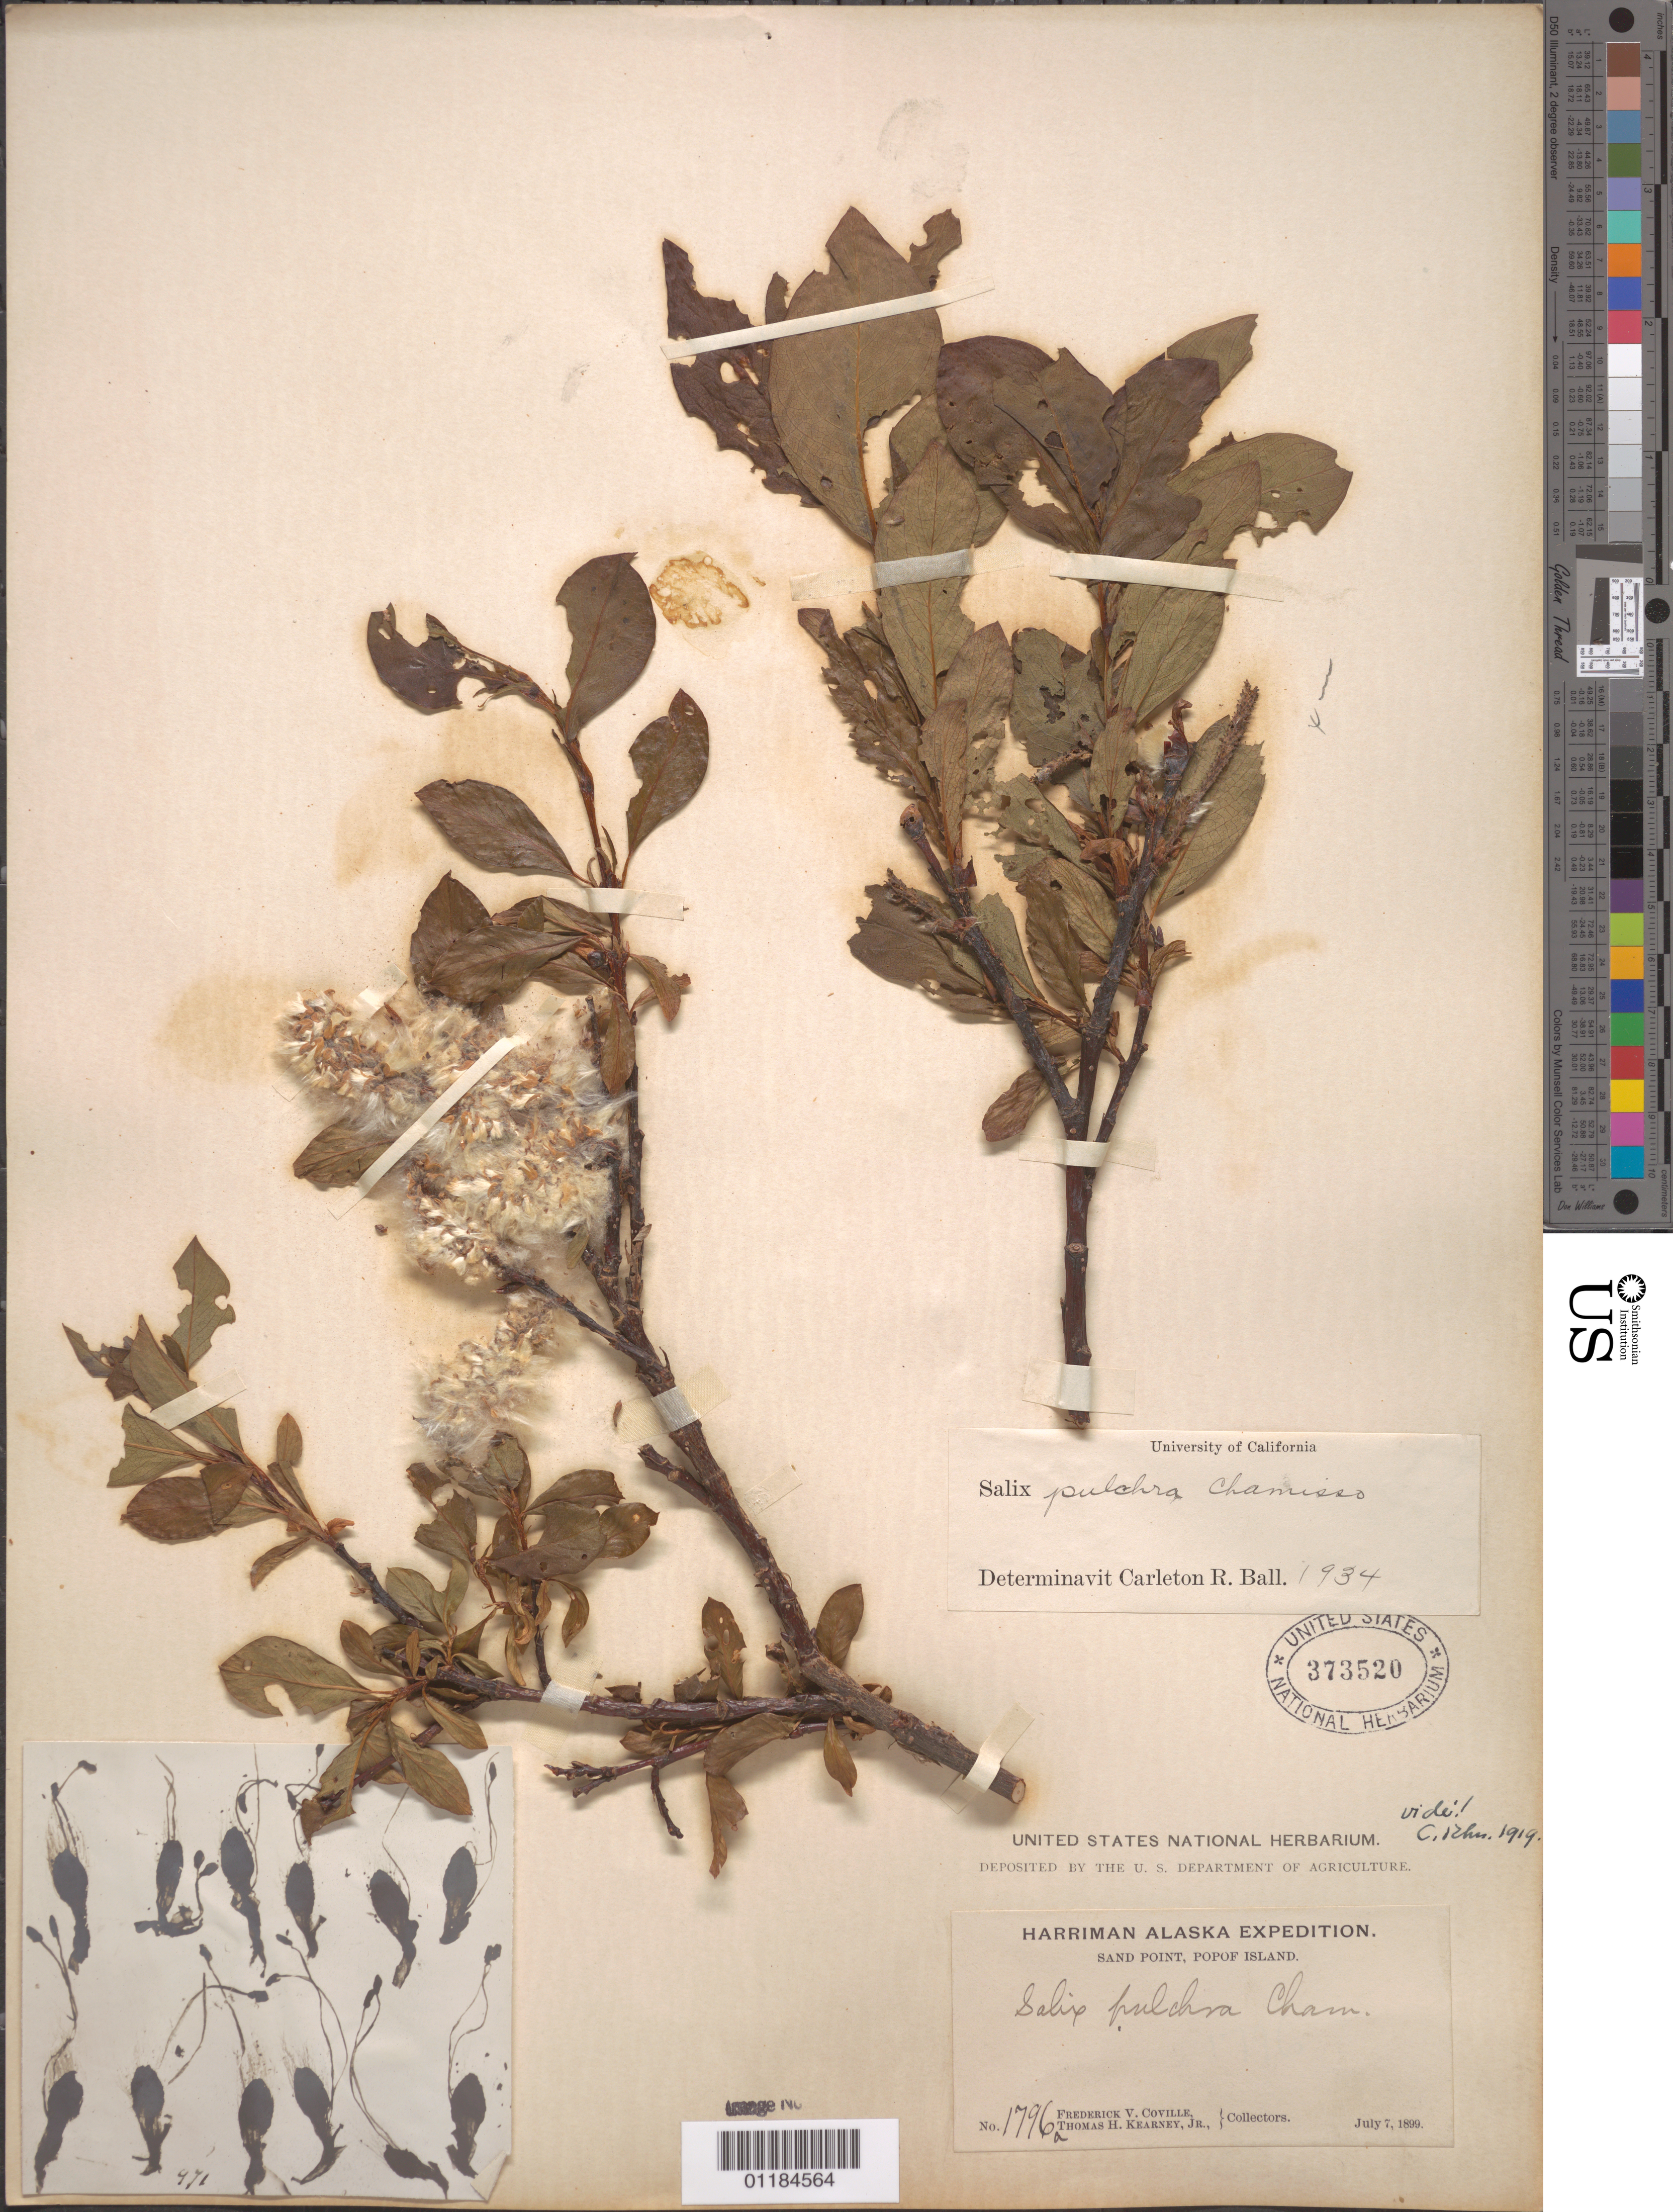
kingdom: Plantae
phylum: Tracheophyta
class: Magnoliopsida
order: Malpighiales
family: Salicaceae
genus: Salix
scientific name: Salix pulchra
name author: Cham.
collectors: F. V. Coville & T. H. Kearney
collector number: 1796a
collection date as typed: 7 Jul 1899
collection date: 1899-07-07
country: United States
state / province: Alaska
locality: Sand Point, Popof Island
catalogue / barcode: US 373520